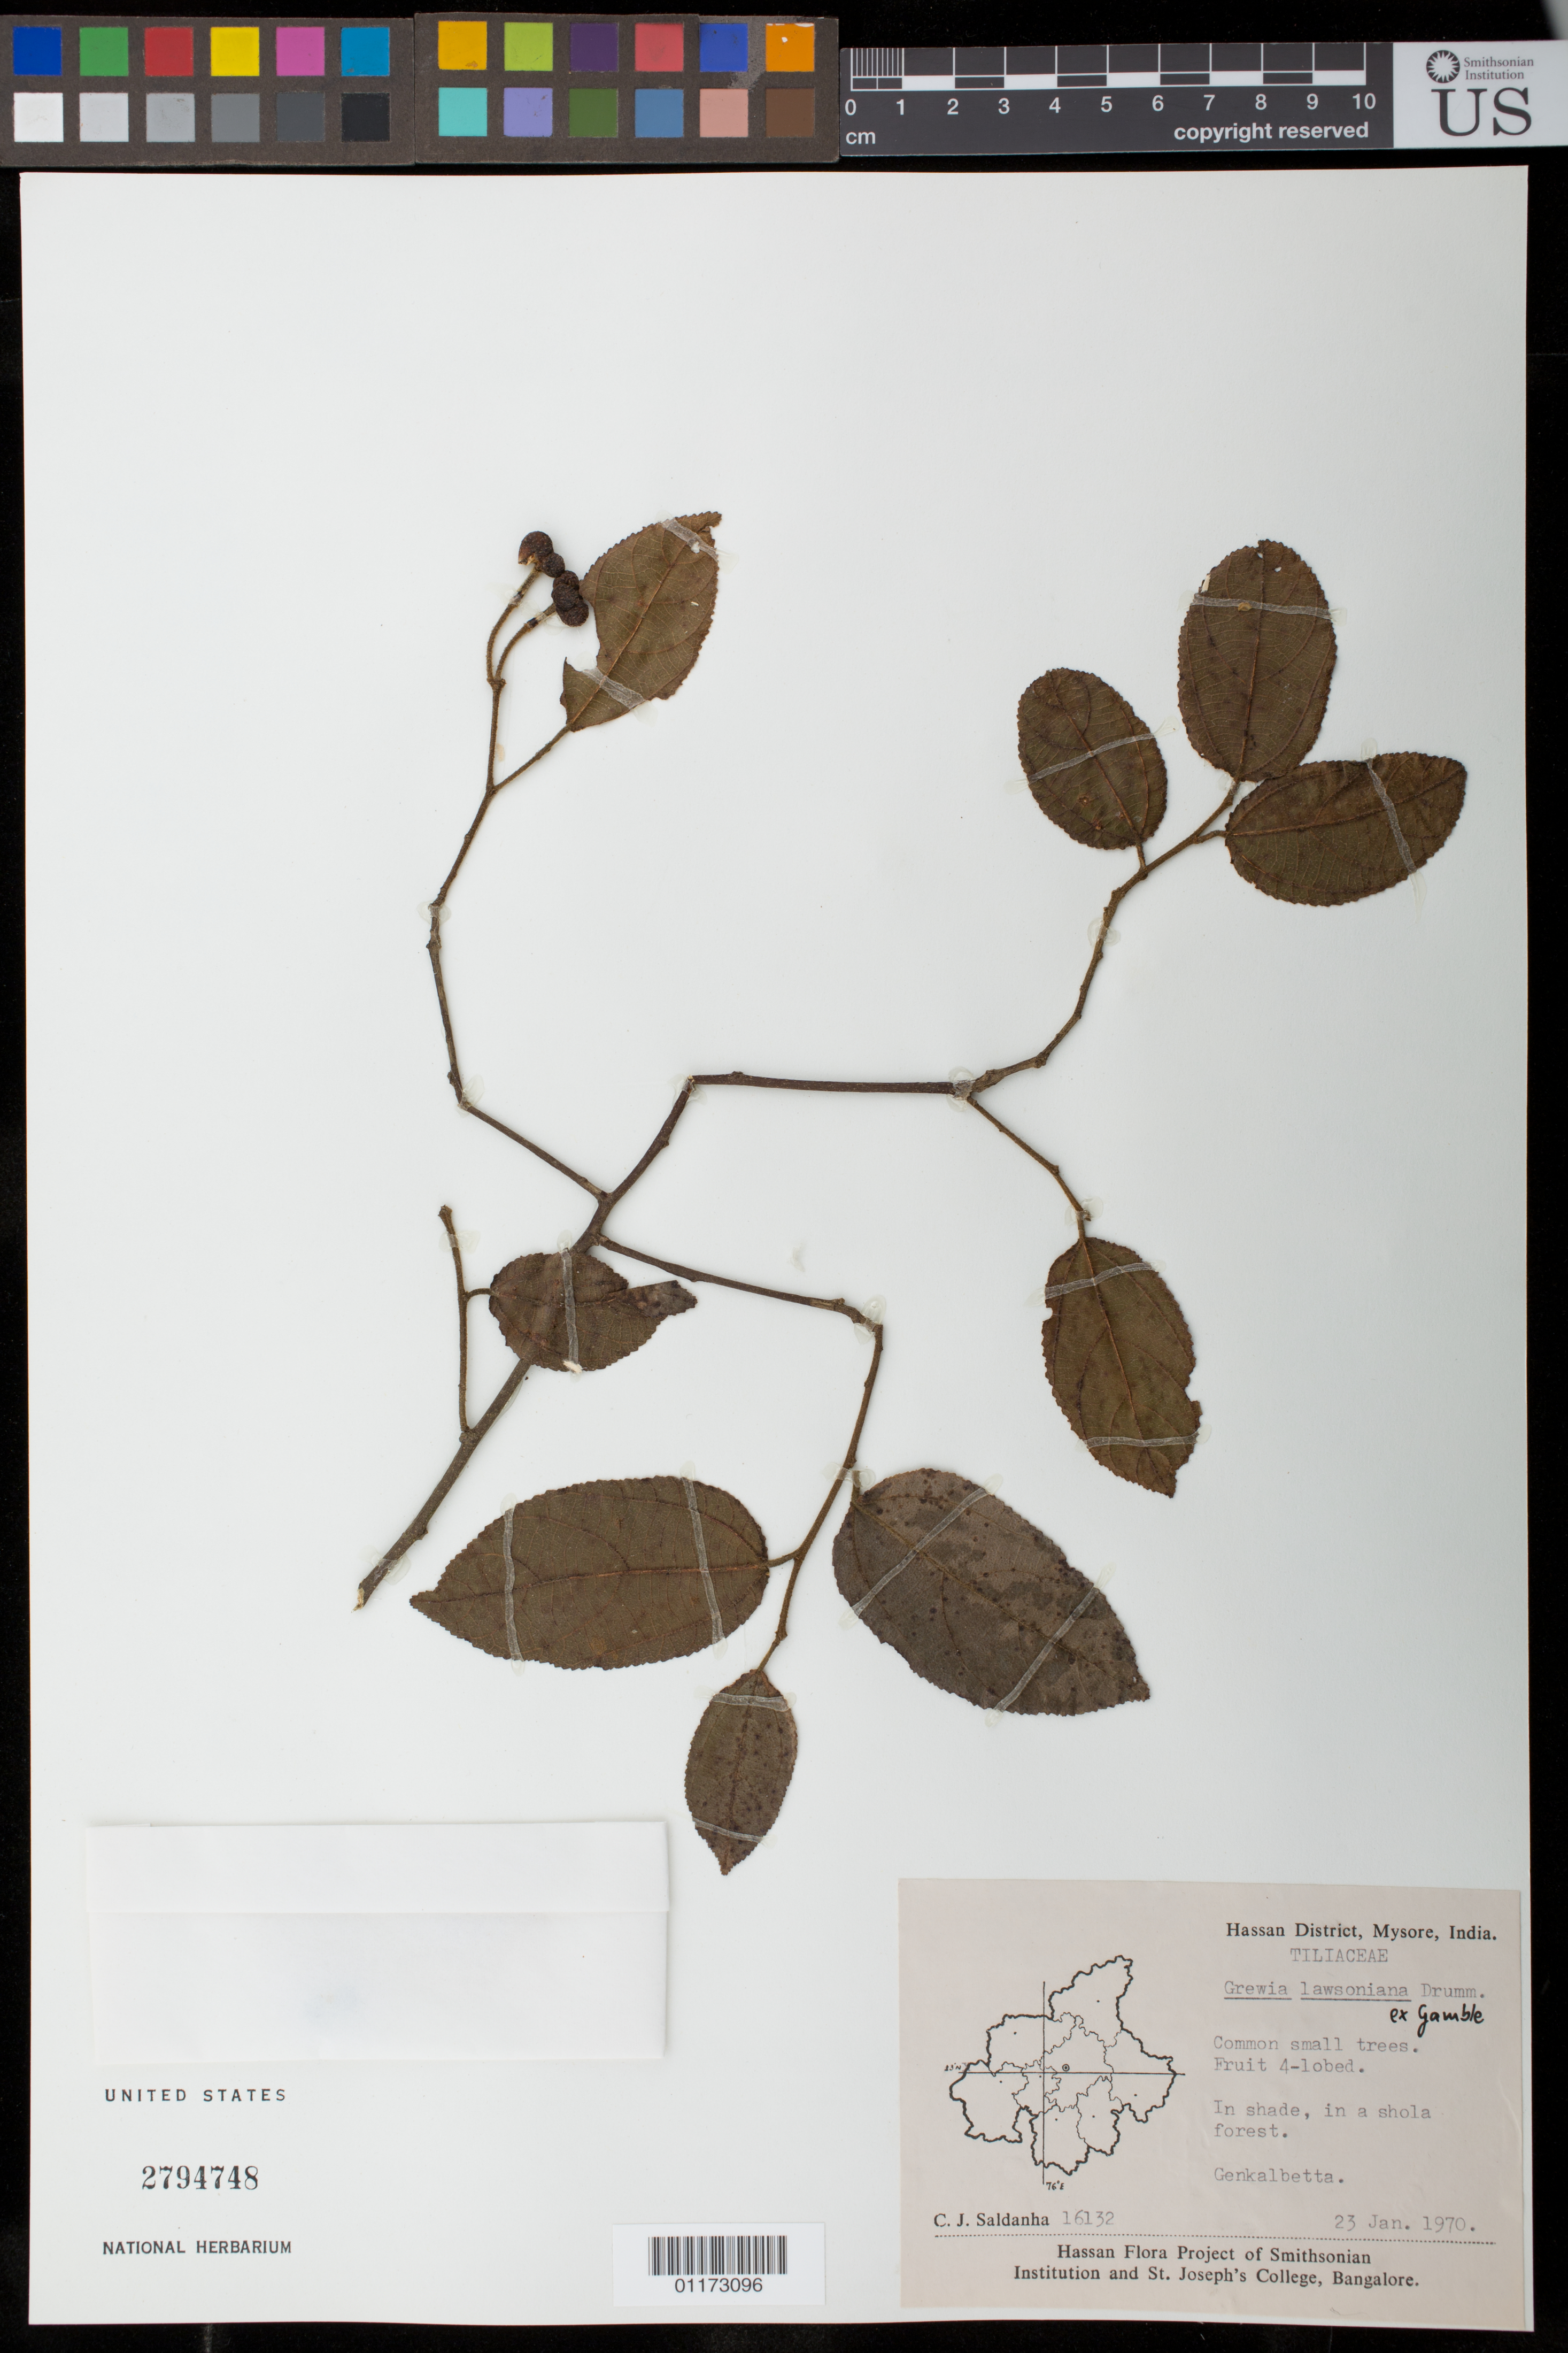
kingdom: Plantae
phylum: Tracheophyta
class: Magnoliopsida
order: Malvales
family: Malvaceae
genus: Microcos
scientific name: Microcos heterotricha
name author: (Mast.) Burret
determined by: Jourdain-Fievet, L.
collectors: C. J. Saldanha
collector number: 16132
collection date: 1970-01-23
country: India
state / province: Karnataka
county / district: Mysore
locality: Genkalbetta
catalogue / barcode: US 2794748